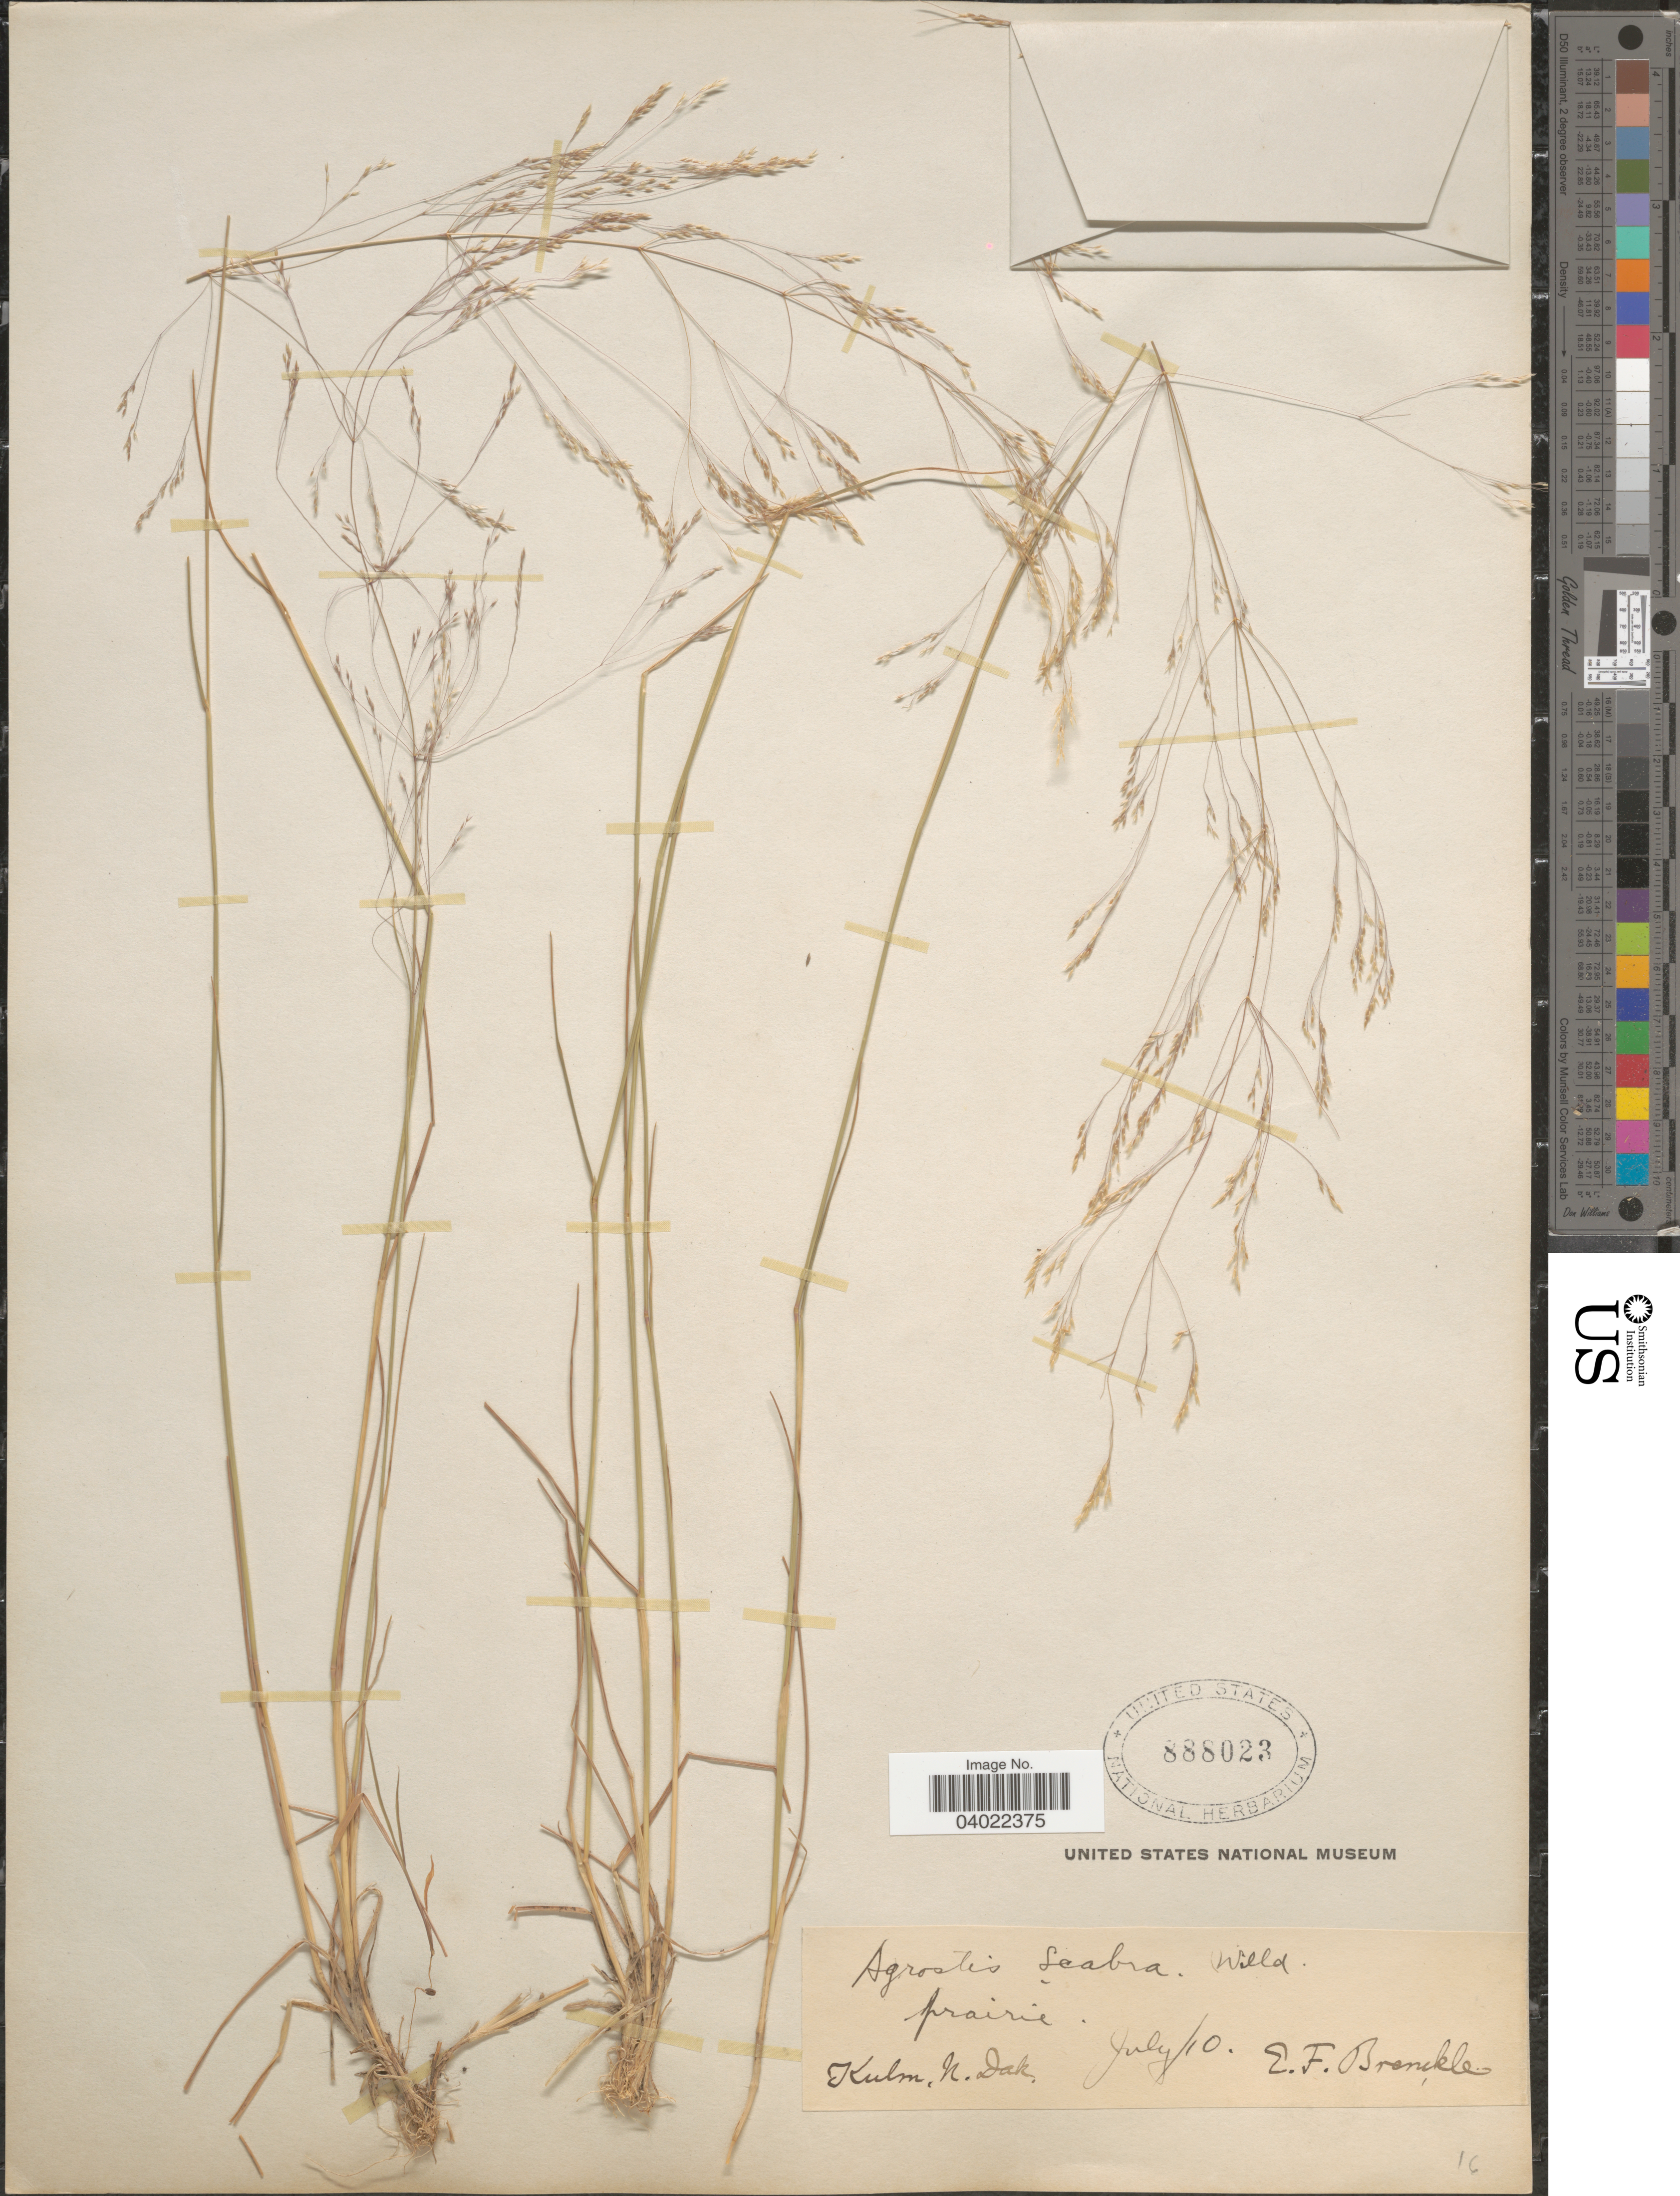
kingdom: Plantae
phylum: Tracheophyta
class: Liliopsida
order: Poales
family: Poaceae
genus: Agrostis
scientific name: Agrostis scabra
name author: Willd.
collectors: J. Brenckle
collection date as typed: Transcribed d/m/y: /7/10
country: United States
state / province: North Dakota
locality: Kulm.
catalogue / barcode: US 888023